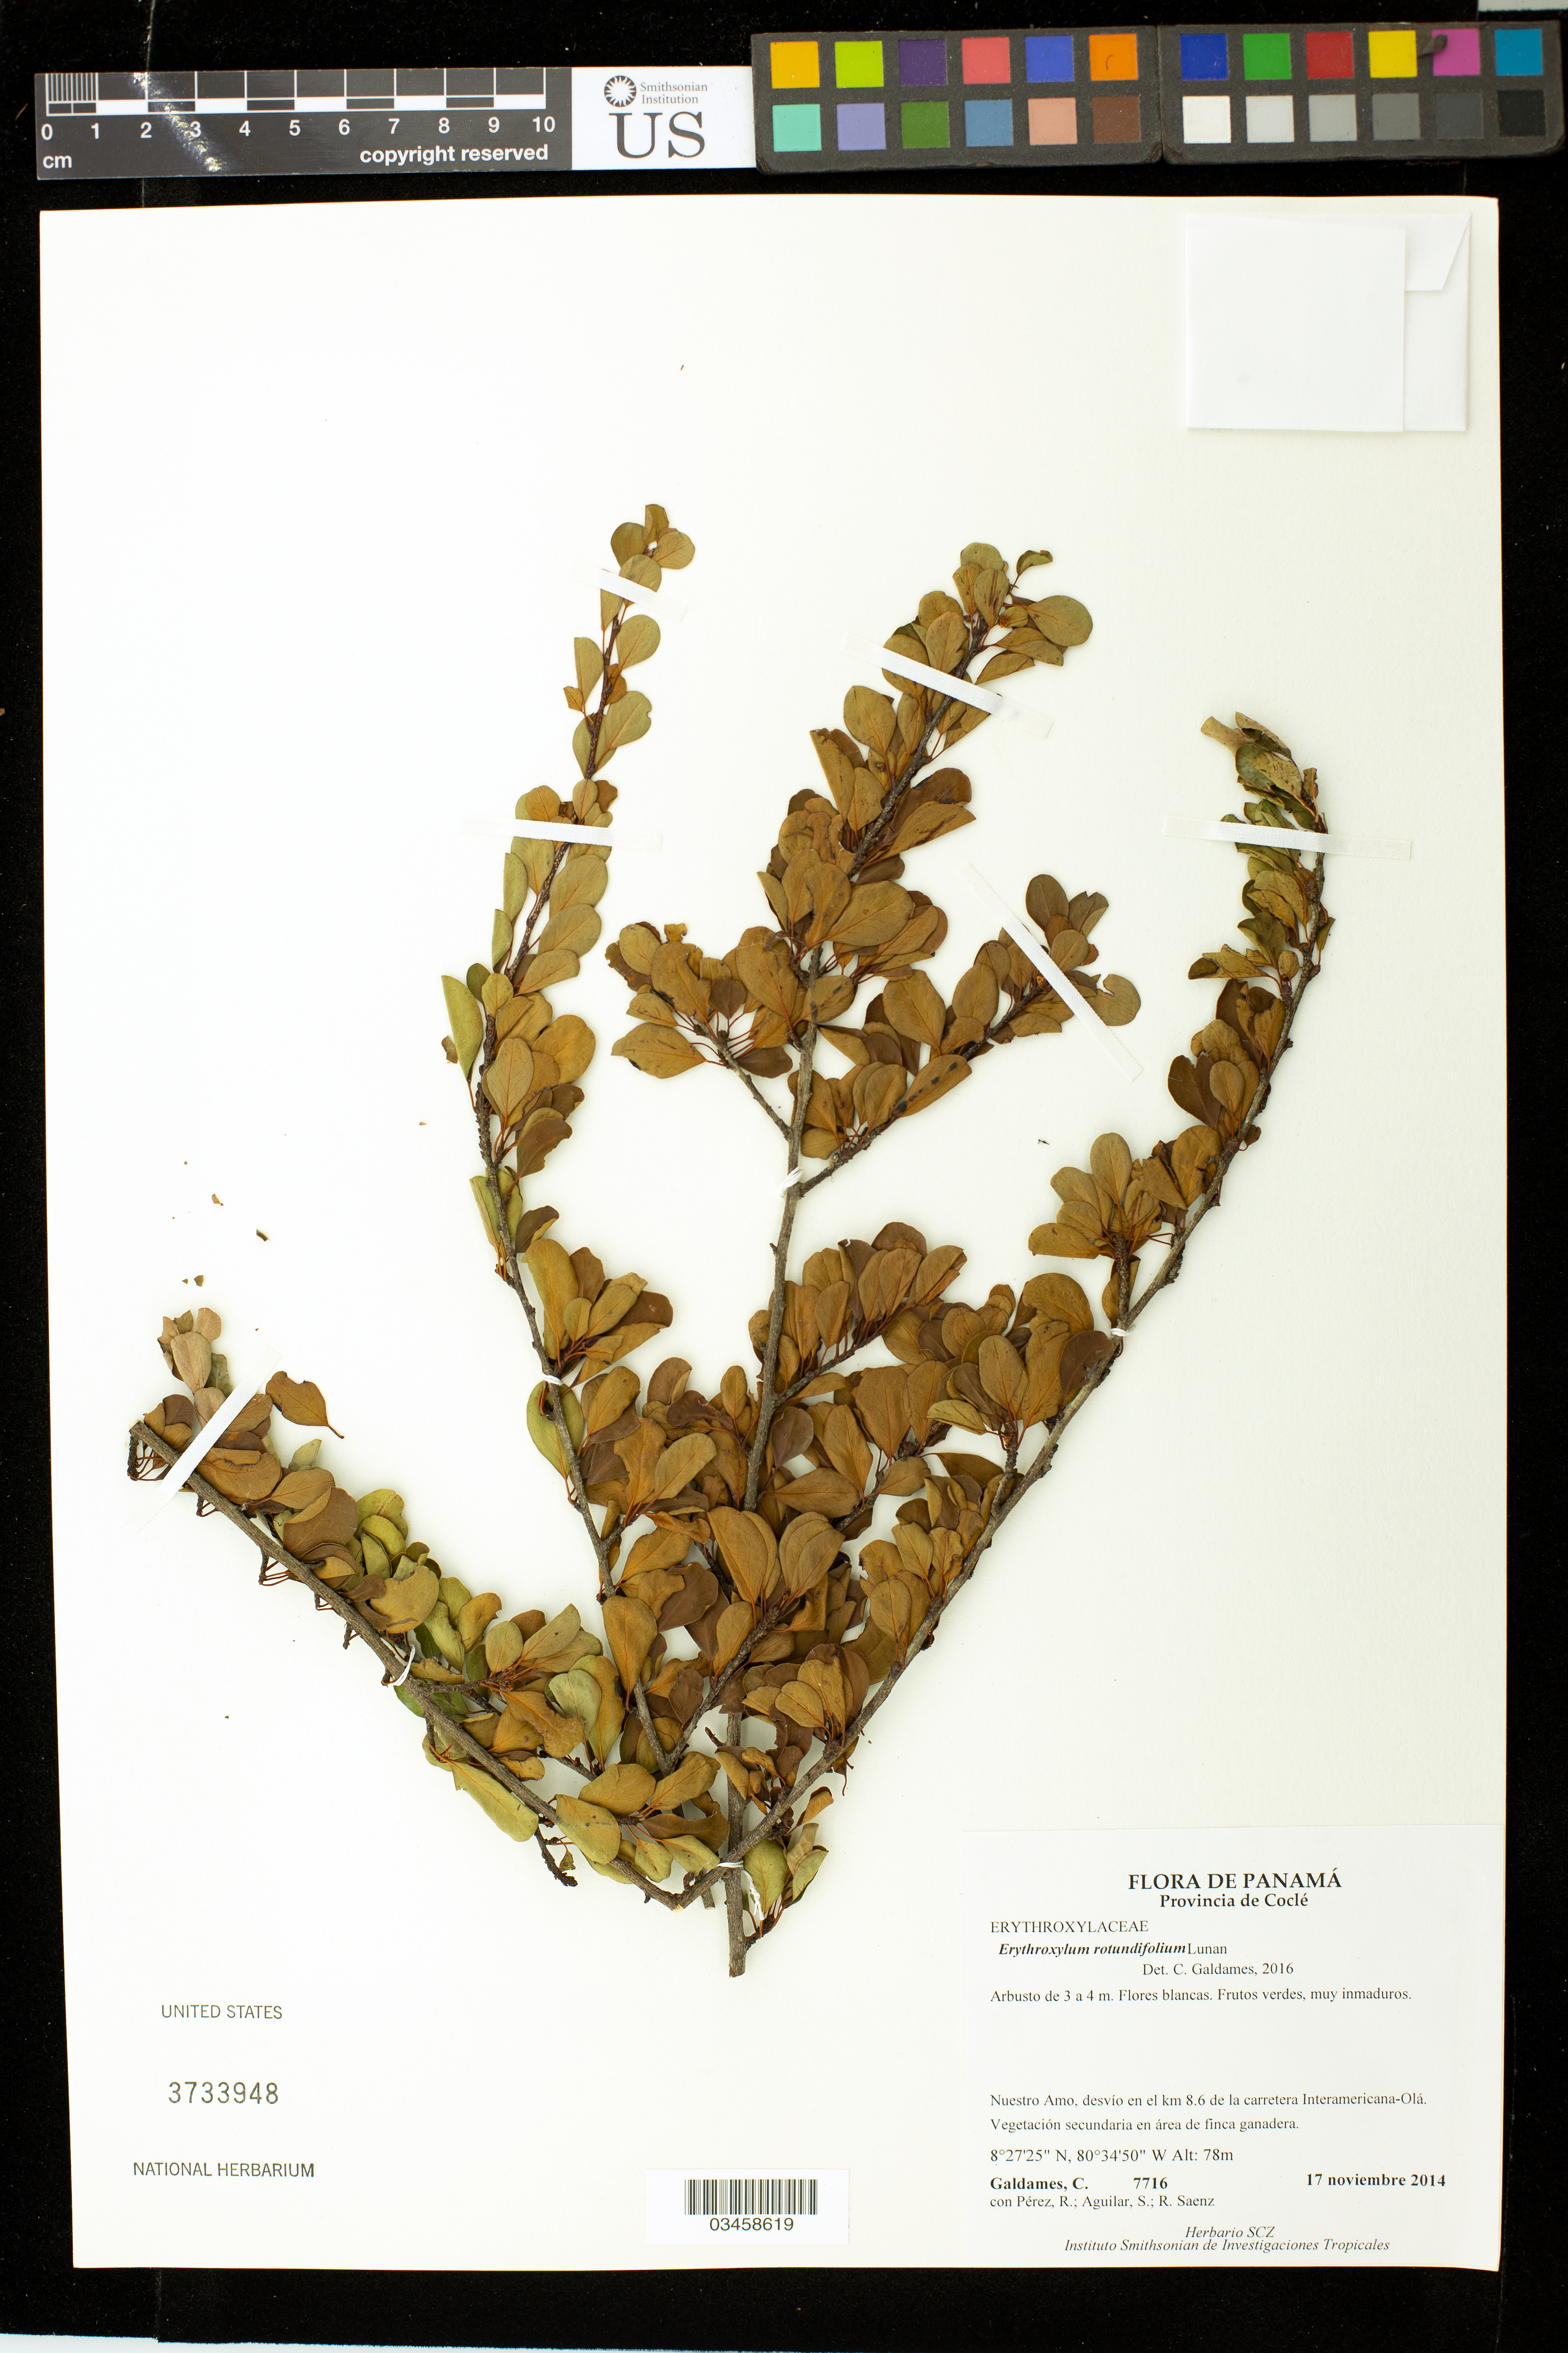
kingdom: Plantae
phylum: Tracheophyta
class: Magnoliopsida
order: Malpighiales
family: Erythroxylaceae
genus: Erythroxylum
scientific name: Erythroxylum rotundifolium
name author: Lunan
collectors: C. Galdames, R. Perez, S. Aguilar & R. Saenz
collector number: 7716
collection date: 2014-11-17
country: Panama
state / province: Coclé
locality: Nuestro Amo, desvío en el km 8.6 de la carretera Interamericana-Olá.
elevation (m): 78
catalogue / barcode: US 3733948